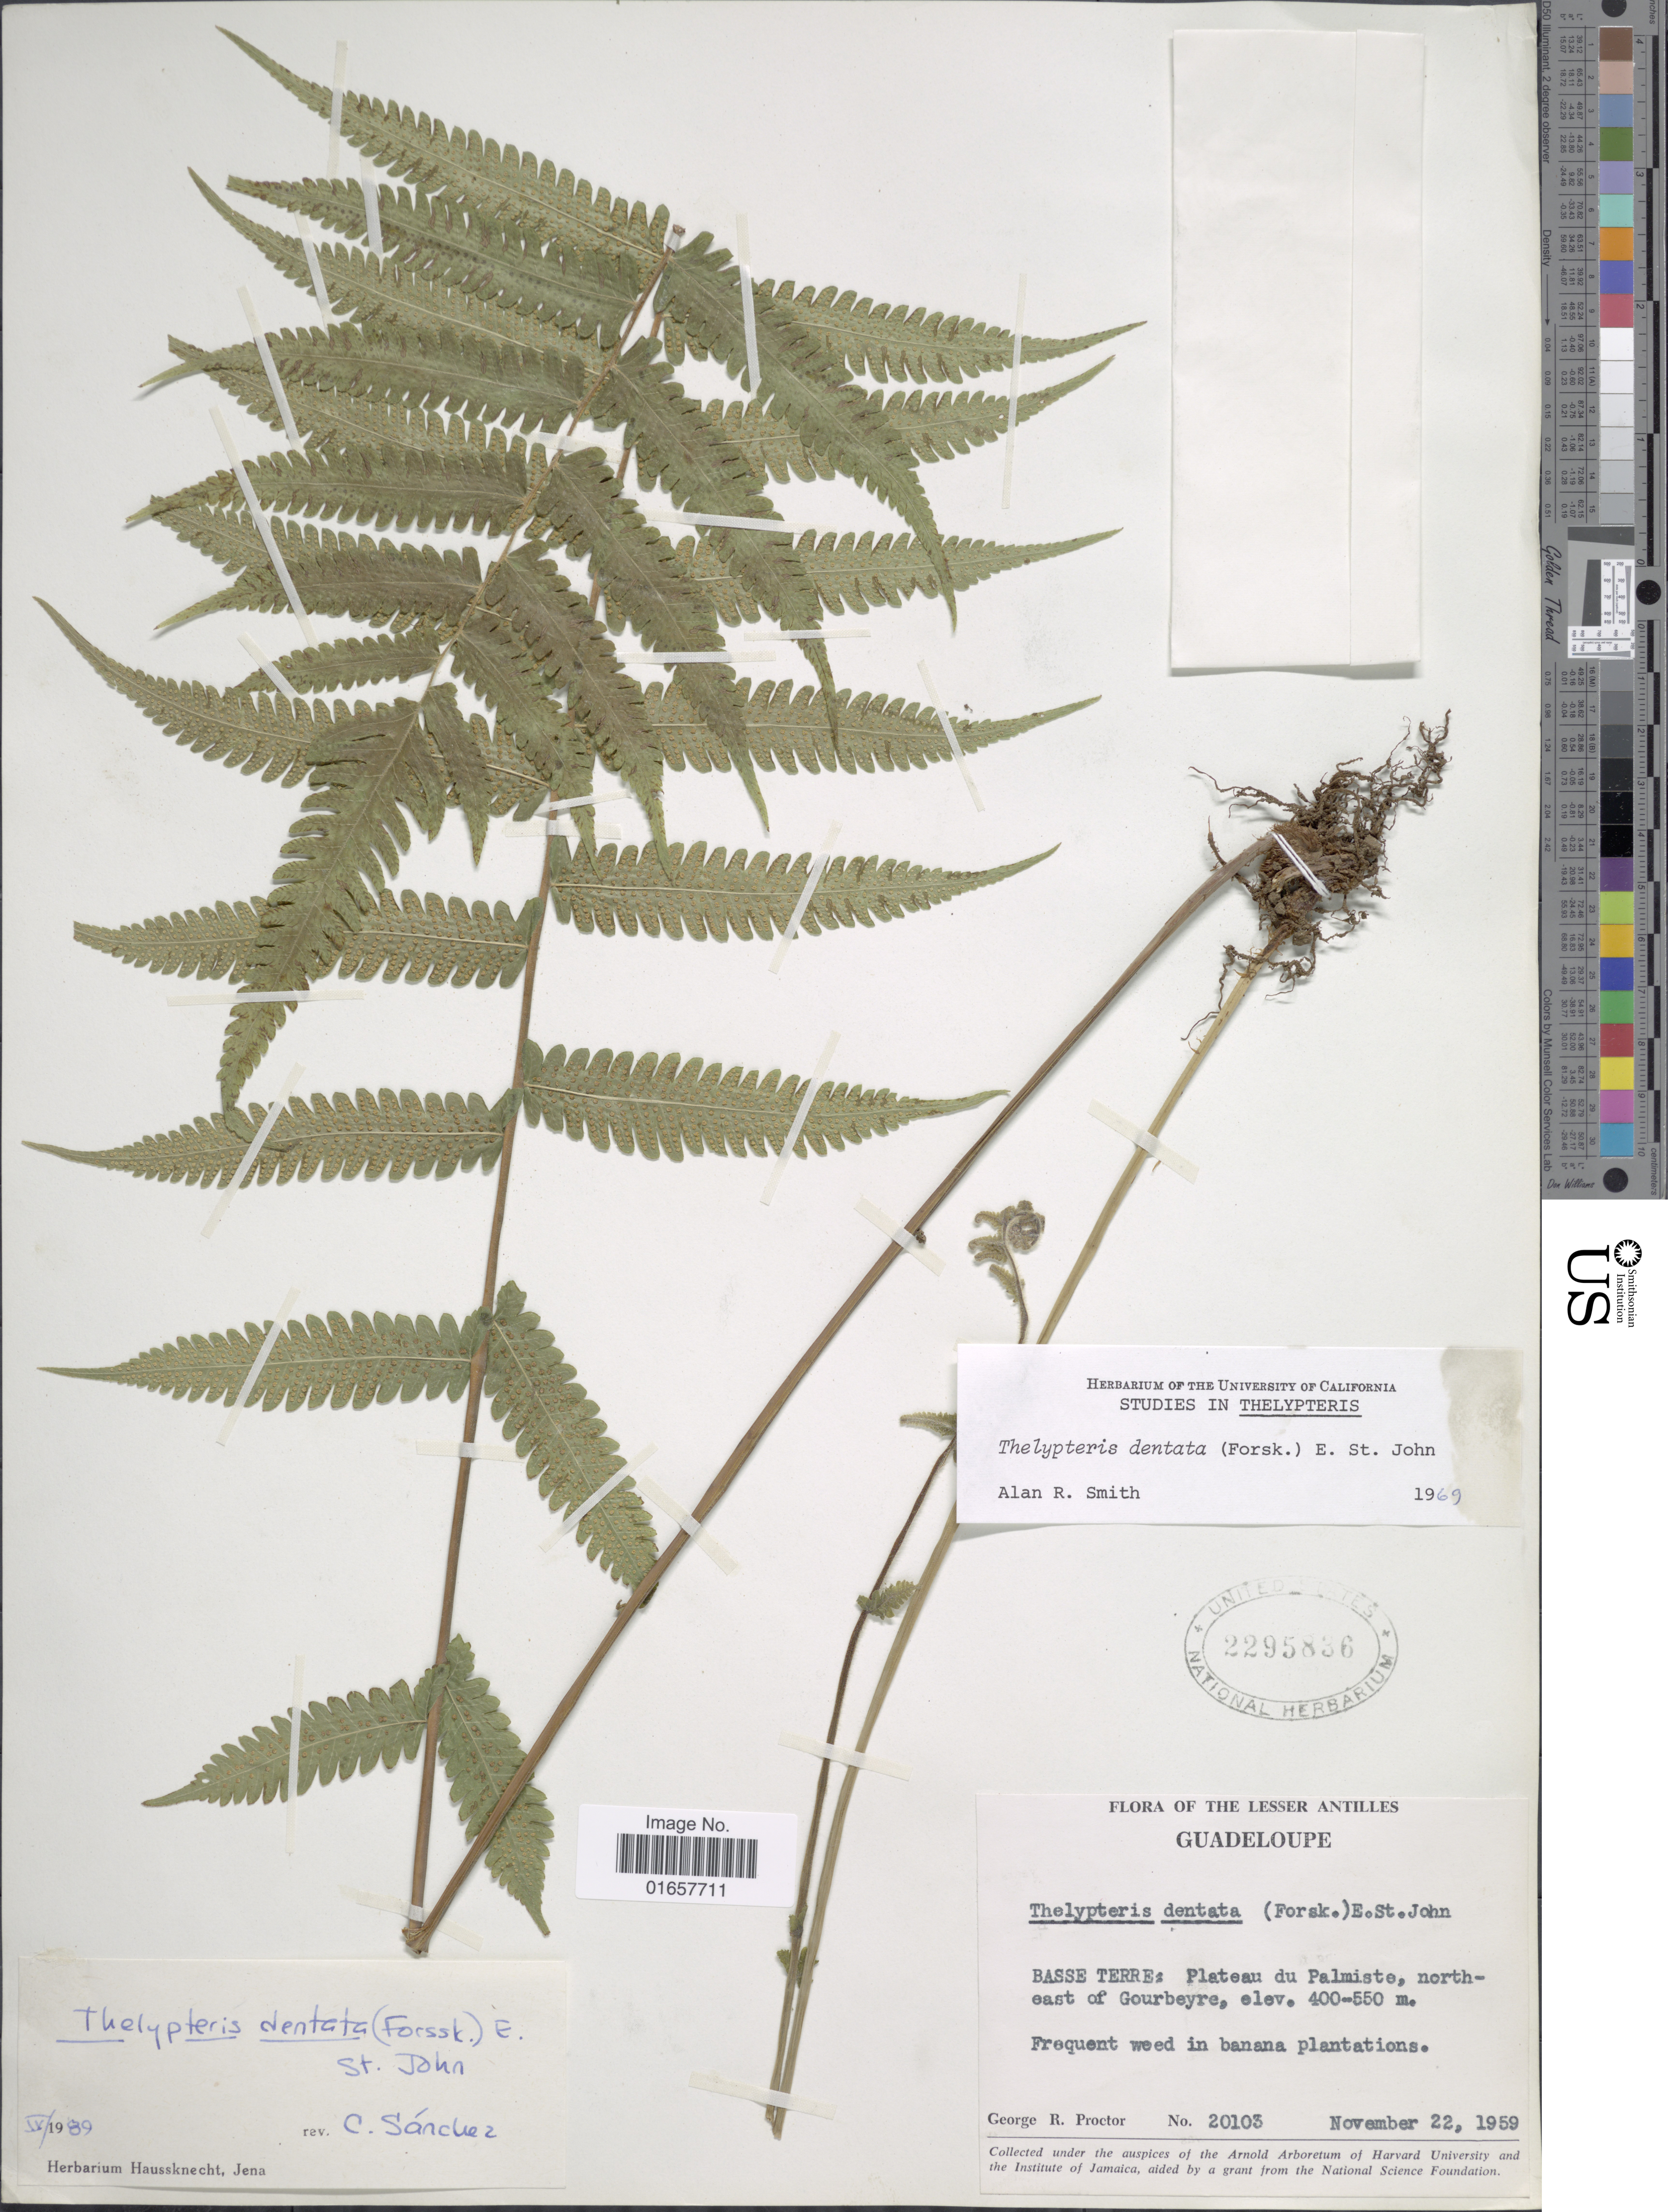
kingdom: Plantae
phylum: Tracheophyta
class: Polypodiopsida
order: Polypodiales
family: Thelypteridaceae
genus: Christella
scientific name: Christella dentata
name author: (Forssk.) Brownsey & Jermy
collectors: G. R. Proctor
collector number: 20103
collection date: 1959-11-22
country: Guadeloupe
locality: The Lesser Antilles, Guadeloupe, Basse Terre: Plateau du Palmiste, north-east of Gourbeyre, Frequent weed in banana plantations.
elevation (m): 400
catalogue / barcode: US 2295836